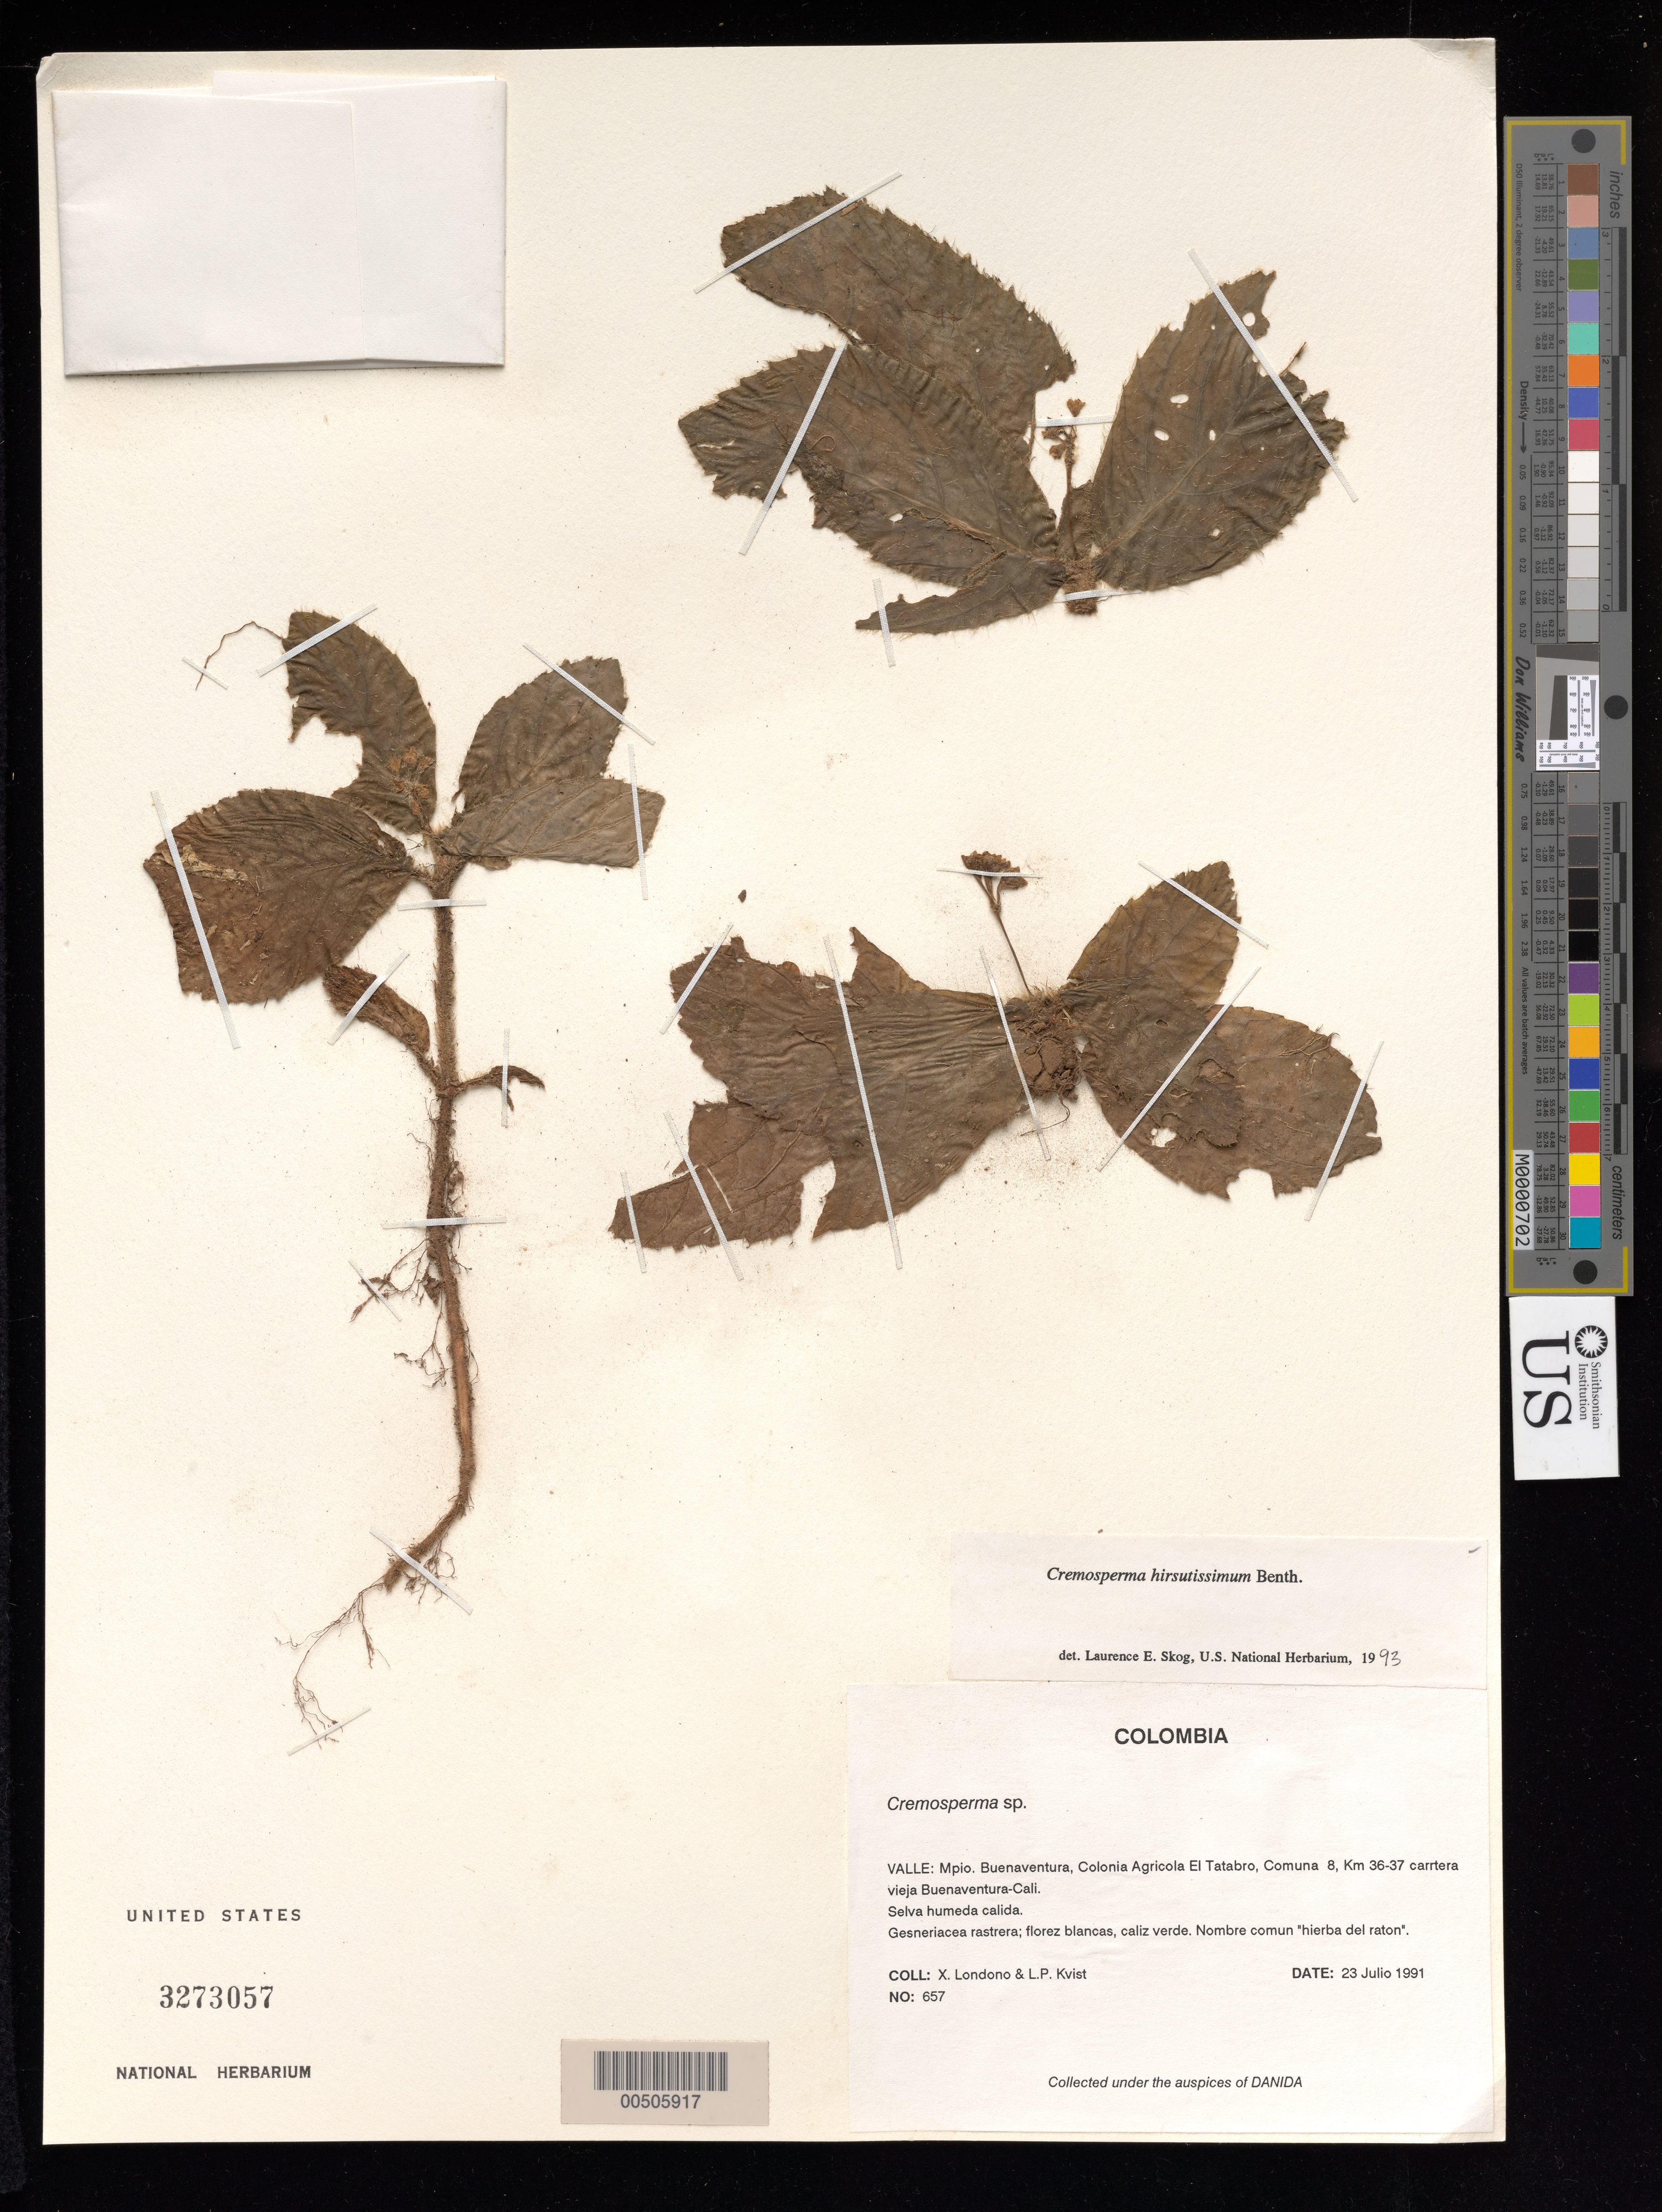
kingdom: Plantae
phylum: Tracheophyta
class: Magnoliopsida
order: Lamiales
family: Gesneriaceae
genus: Cremosperma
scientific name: Cremosperma hirsutissimum var. hirsutissimum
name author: Benth.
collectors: X. Londoño & L. P. Kvist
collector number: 657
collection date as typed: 23 Jul 1991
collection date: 1991-07-23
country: Colombia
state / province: Valle del Cauca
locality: Colonia Agricola el Tatabro, comuna, Buenaventura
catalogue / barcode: US 3273057